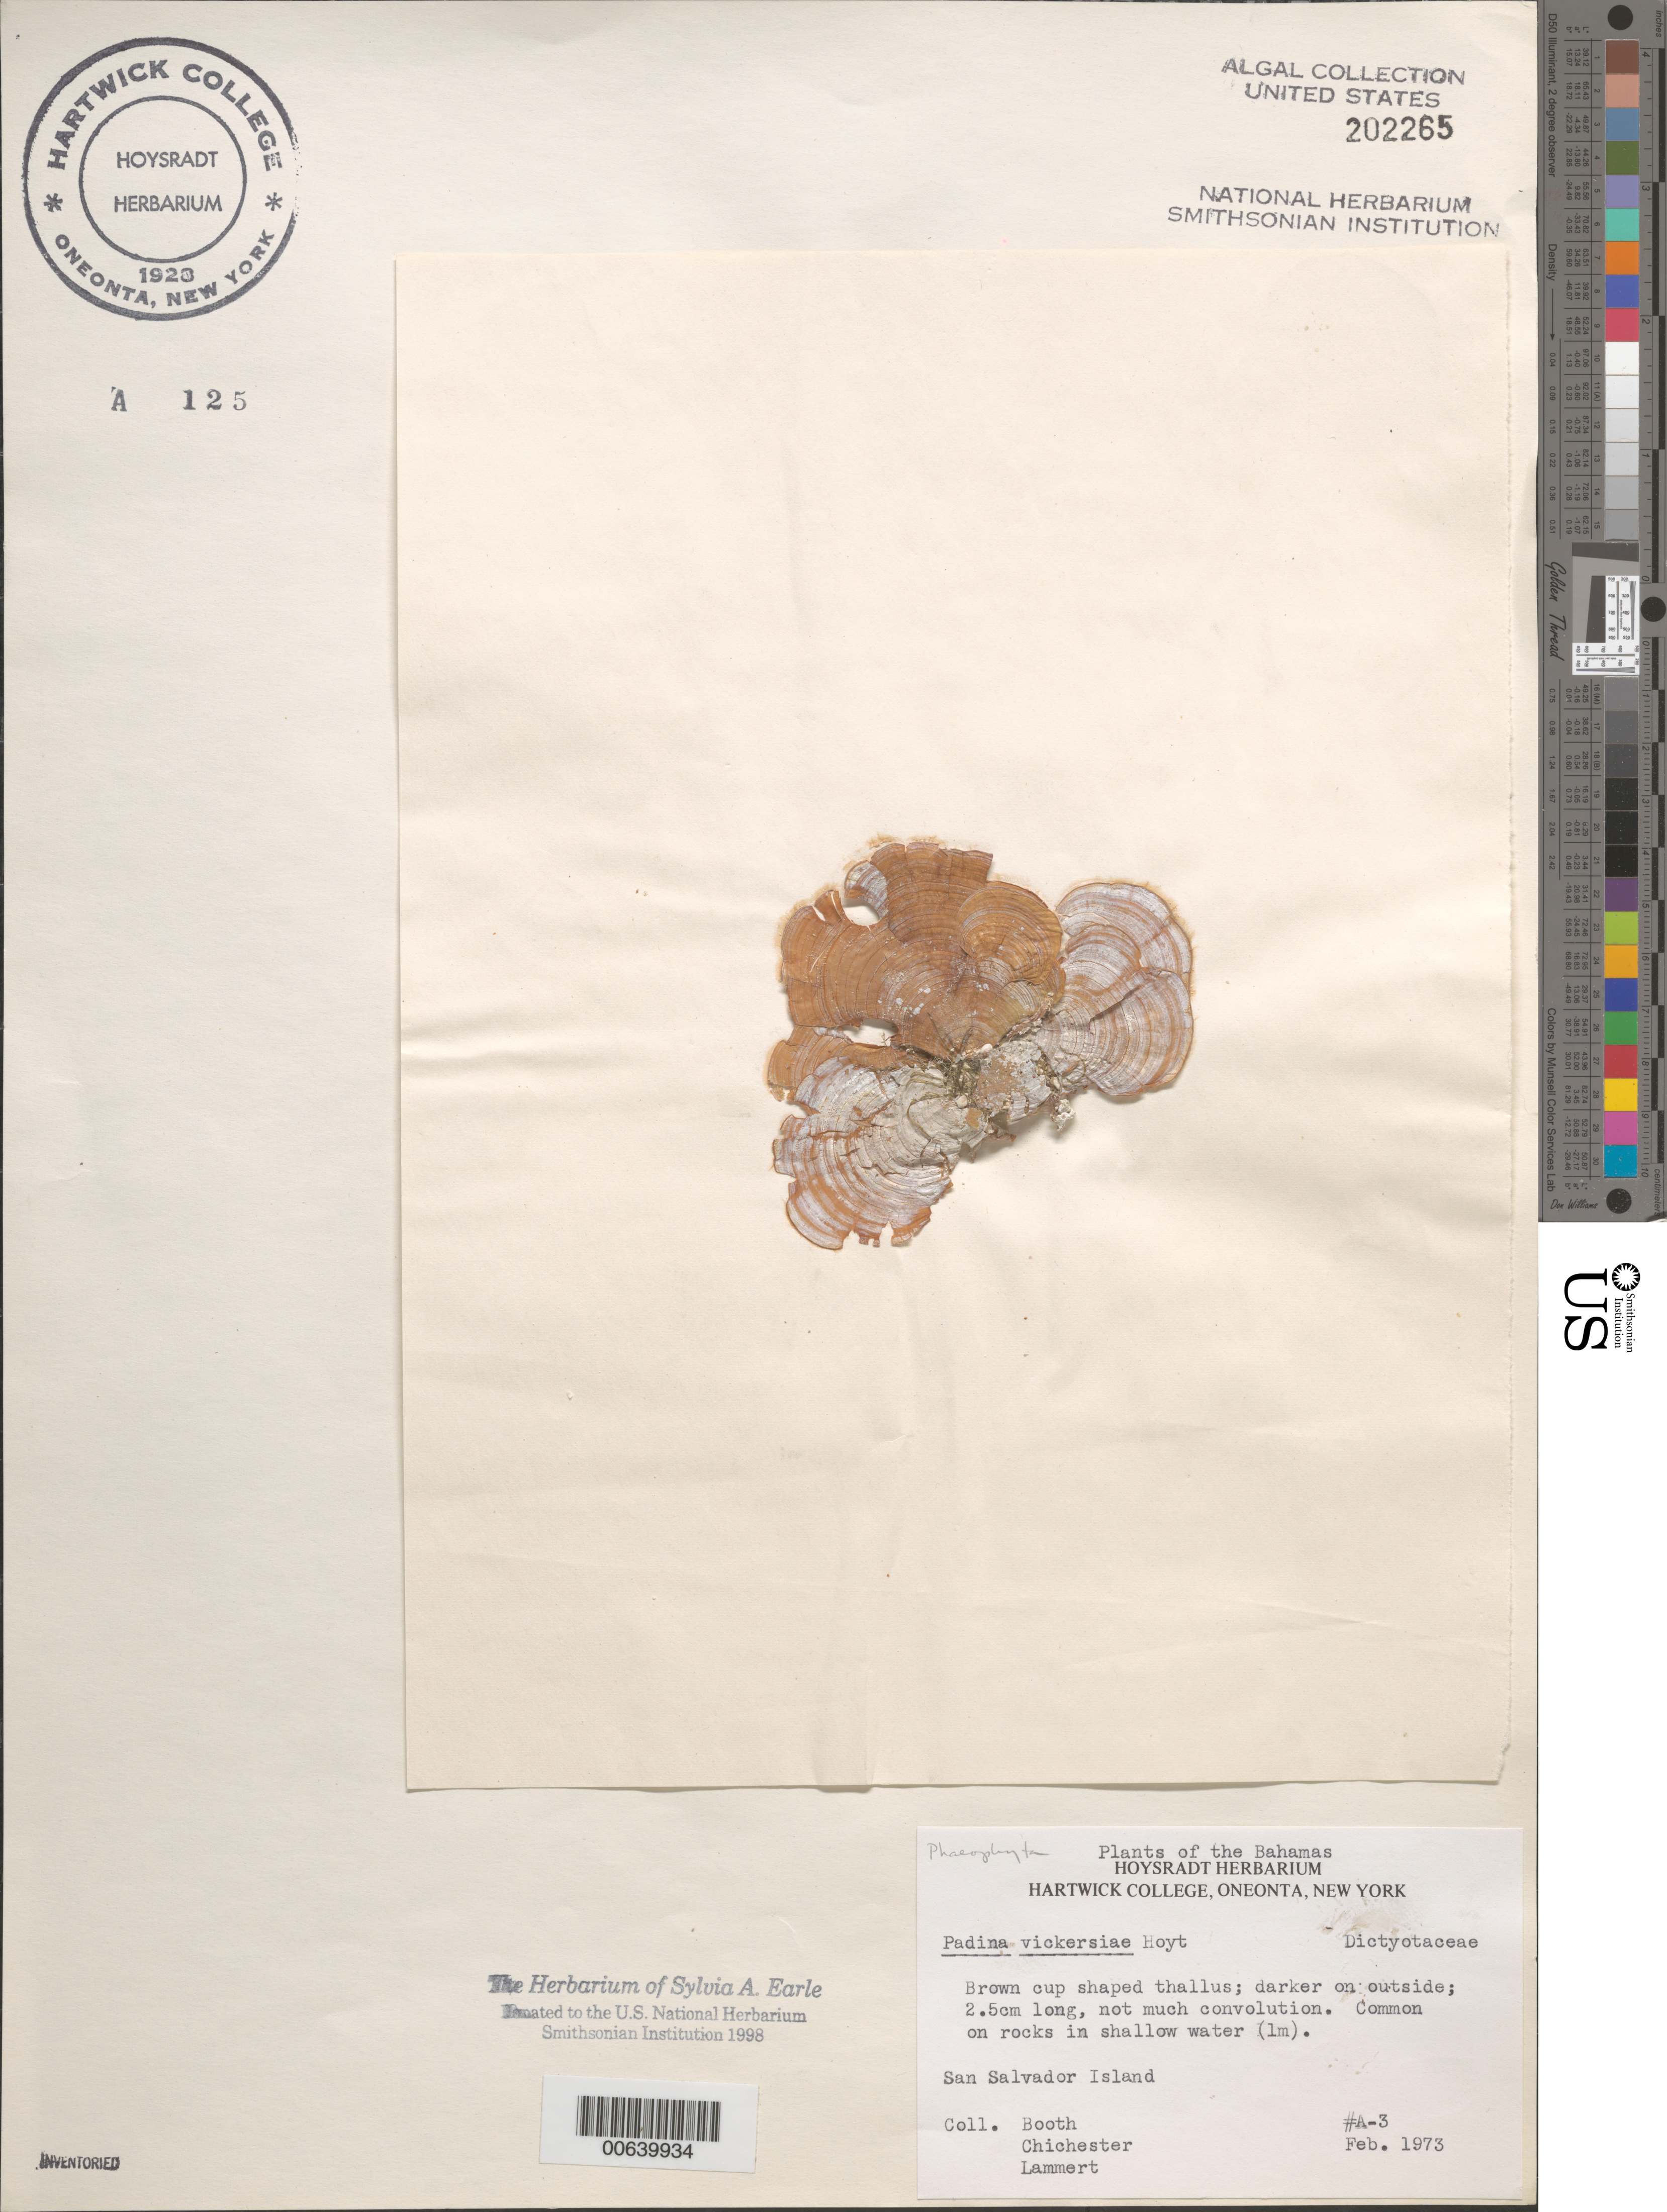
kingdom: Chromista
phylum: Ochrophyta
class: Phaeophyceae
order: Dictyotales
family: Dictyotaceae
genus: Padina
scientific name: Padina gymnospora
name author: (Kütz.) O.G. Sond.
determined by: Algae name updating Project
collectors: -. Booth, -. Chichester & -. Lammert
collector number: A-3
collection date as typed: Feb 1973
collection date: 1973-02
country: Bahamas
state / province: San Salvador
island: San Salvador Island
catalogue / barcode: US 202265